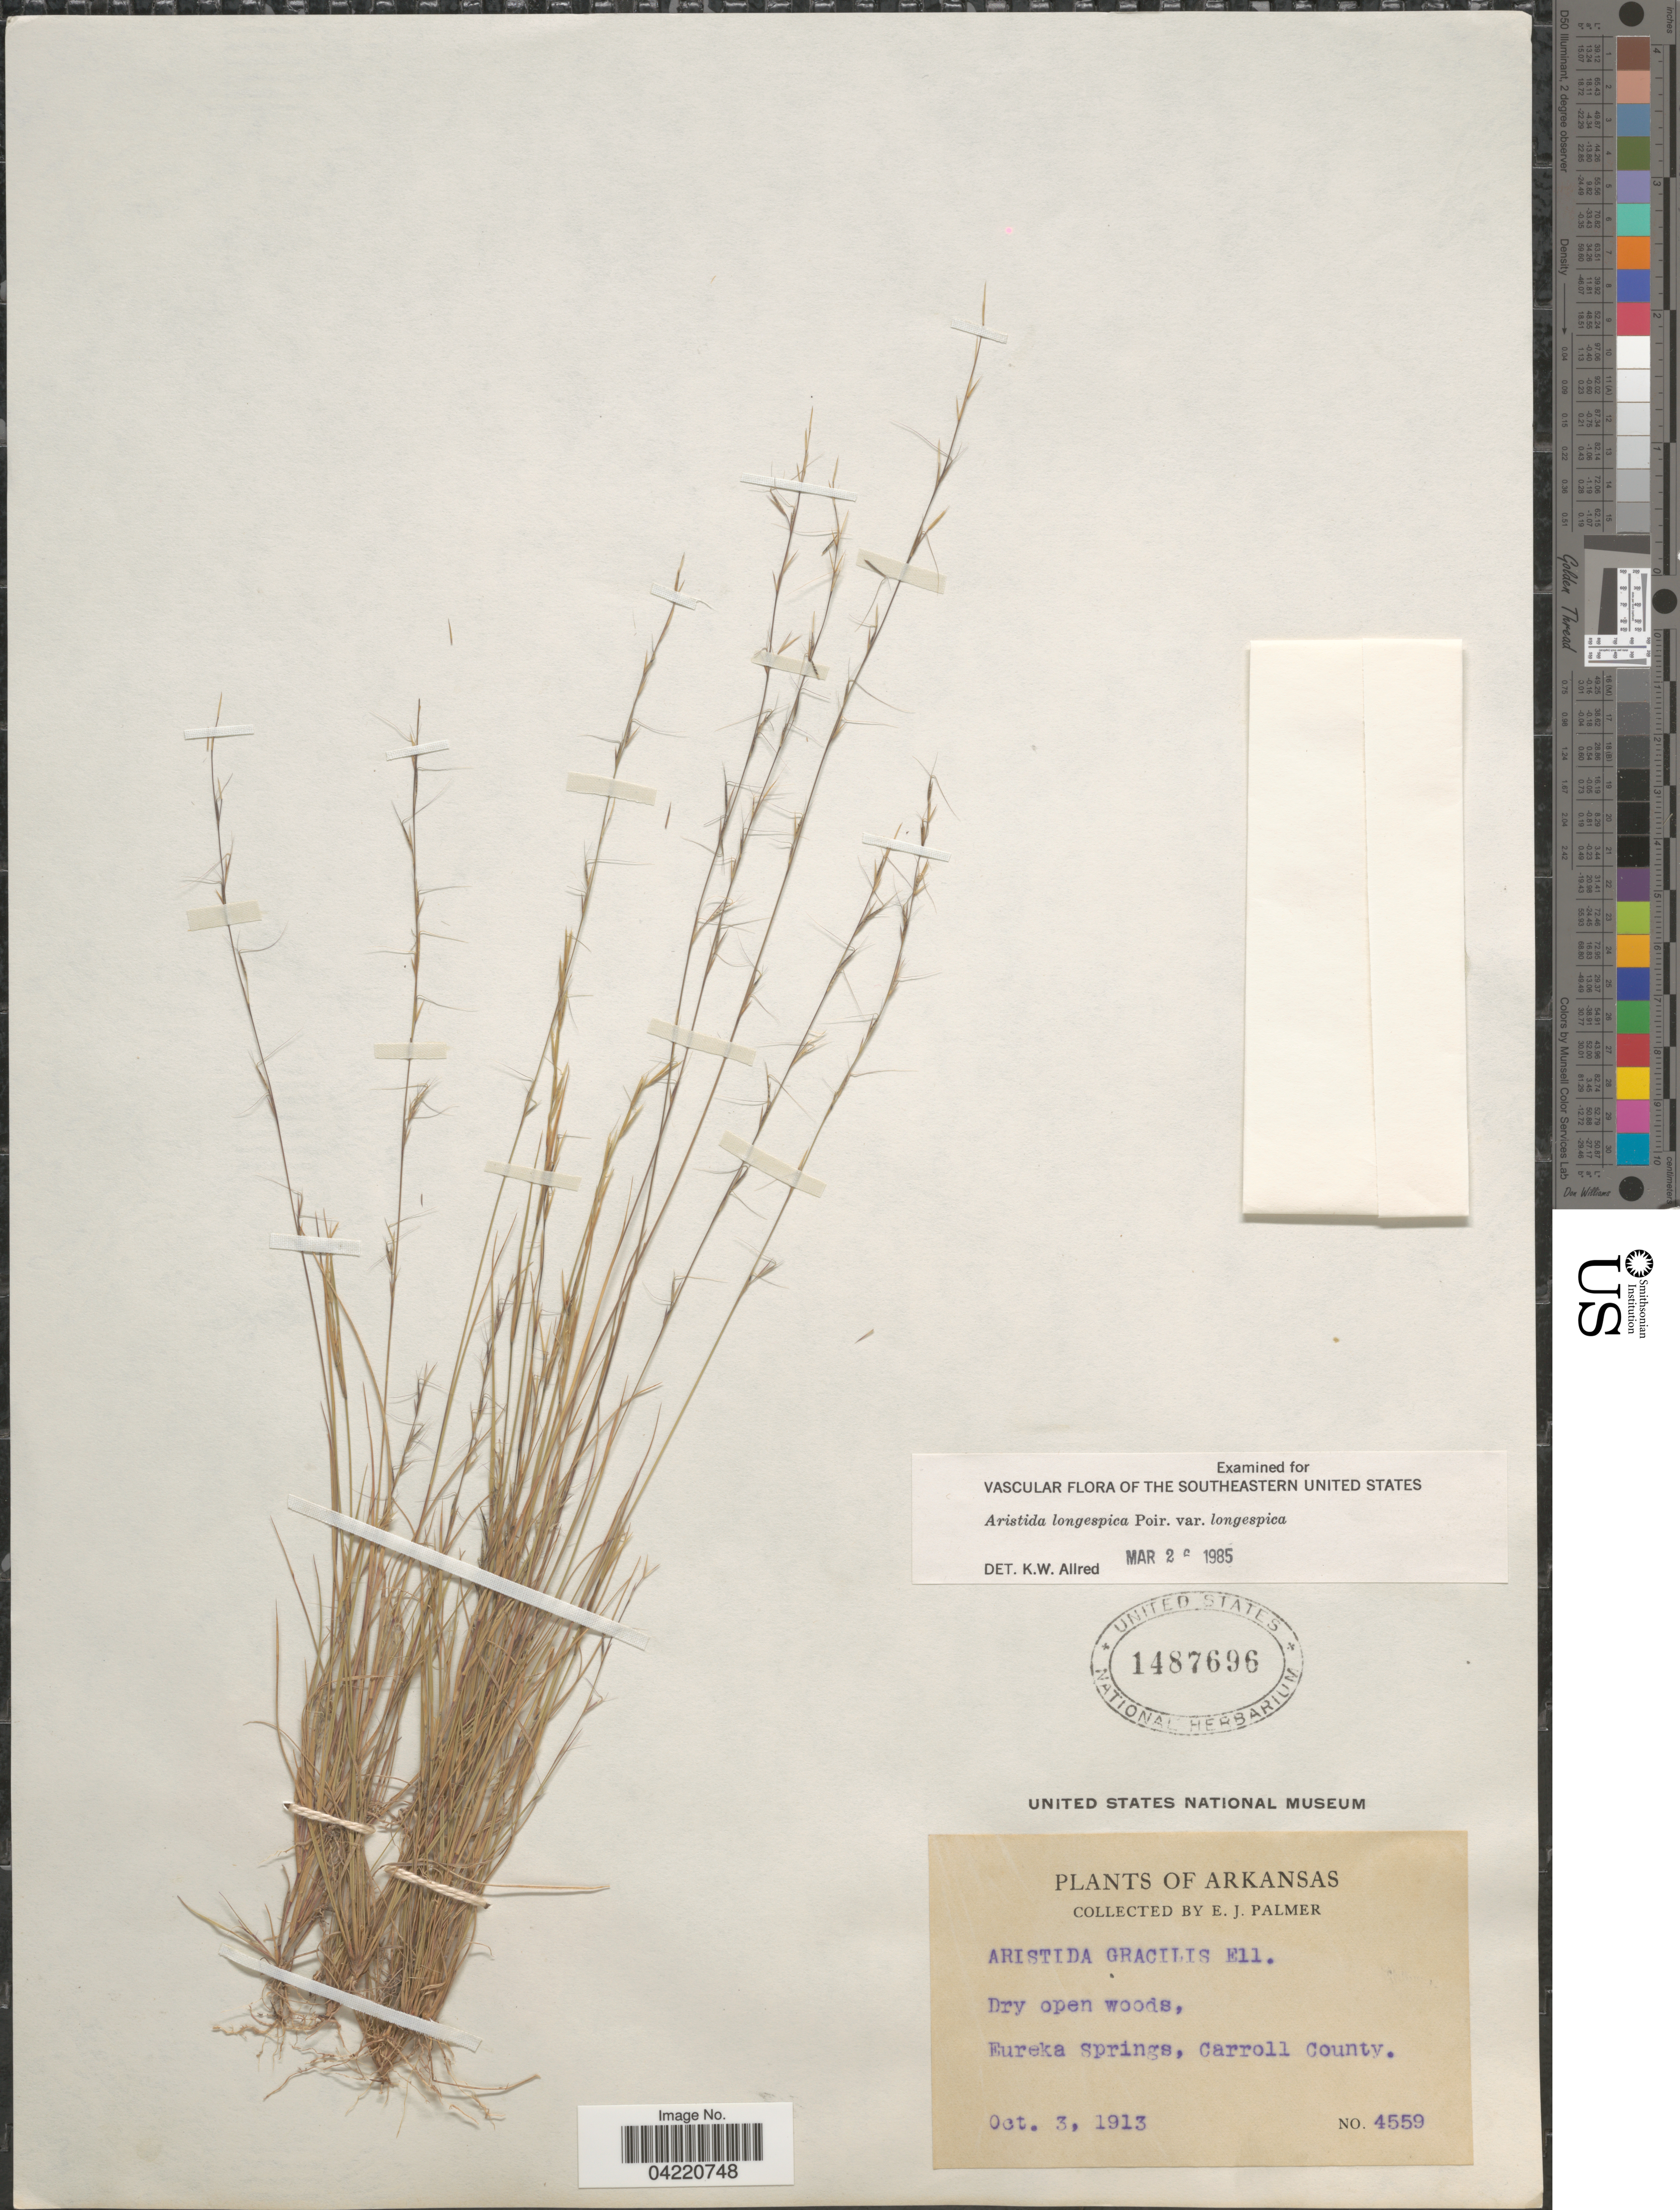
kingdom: Plantae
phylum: Tracheophyta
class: Liliopsida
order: Poales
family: Poaceae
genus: Aristida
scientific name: Aristida longespica var. longespica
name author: Poir.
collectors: E. J. Palmer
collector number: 4559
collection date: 1913-10-03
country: United States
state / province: Arkansas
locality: Dry open woods, Eureka Springs, Carroll County.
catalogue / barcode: US 1487696